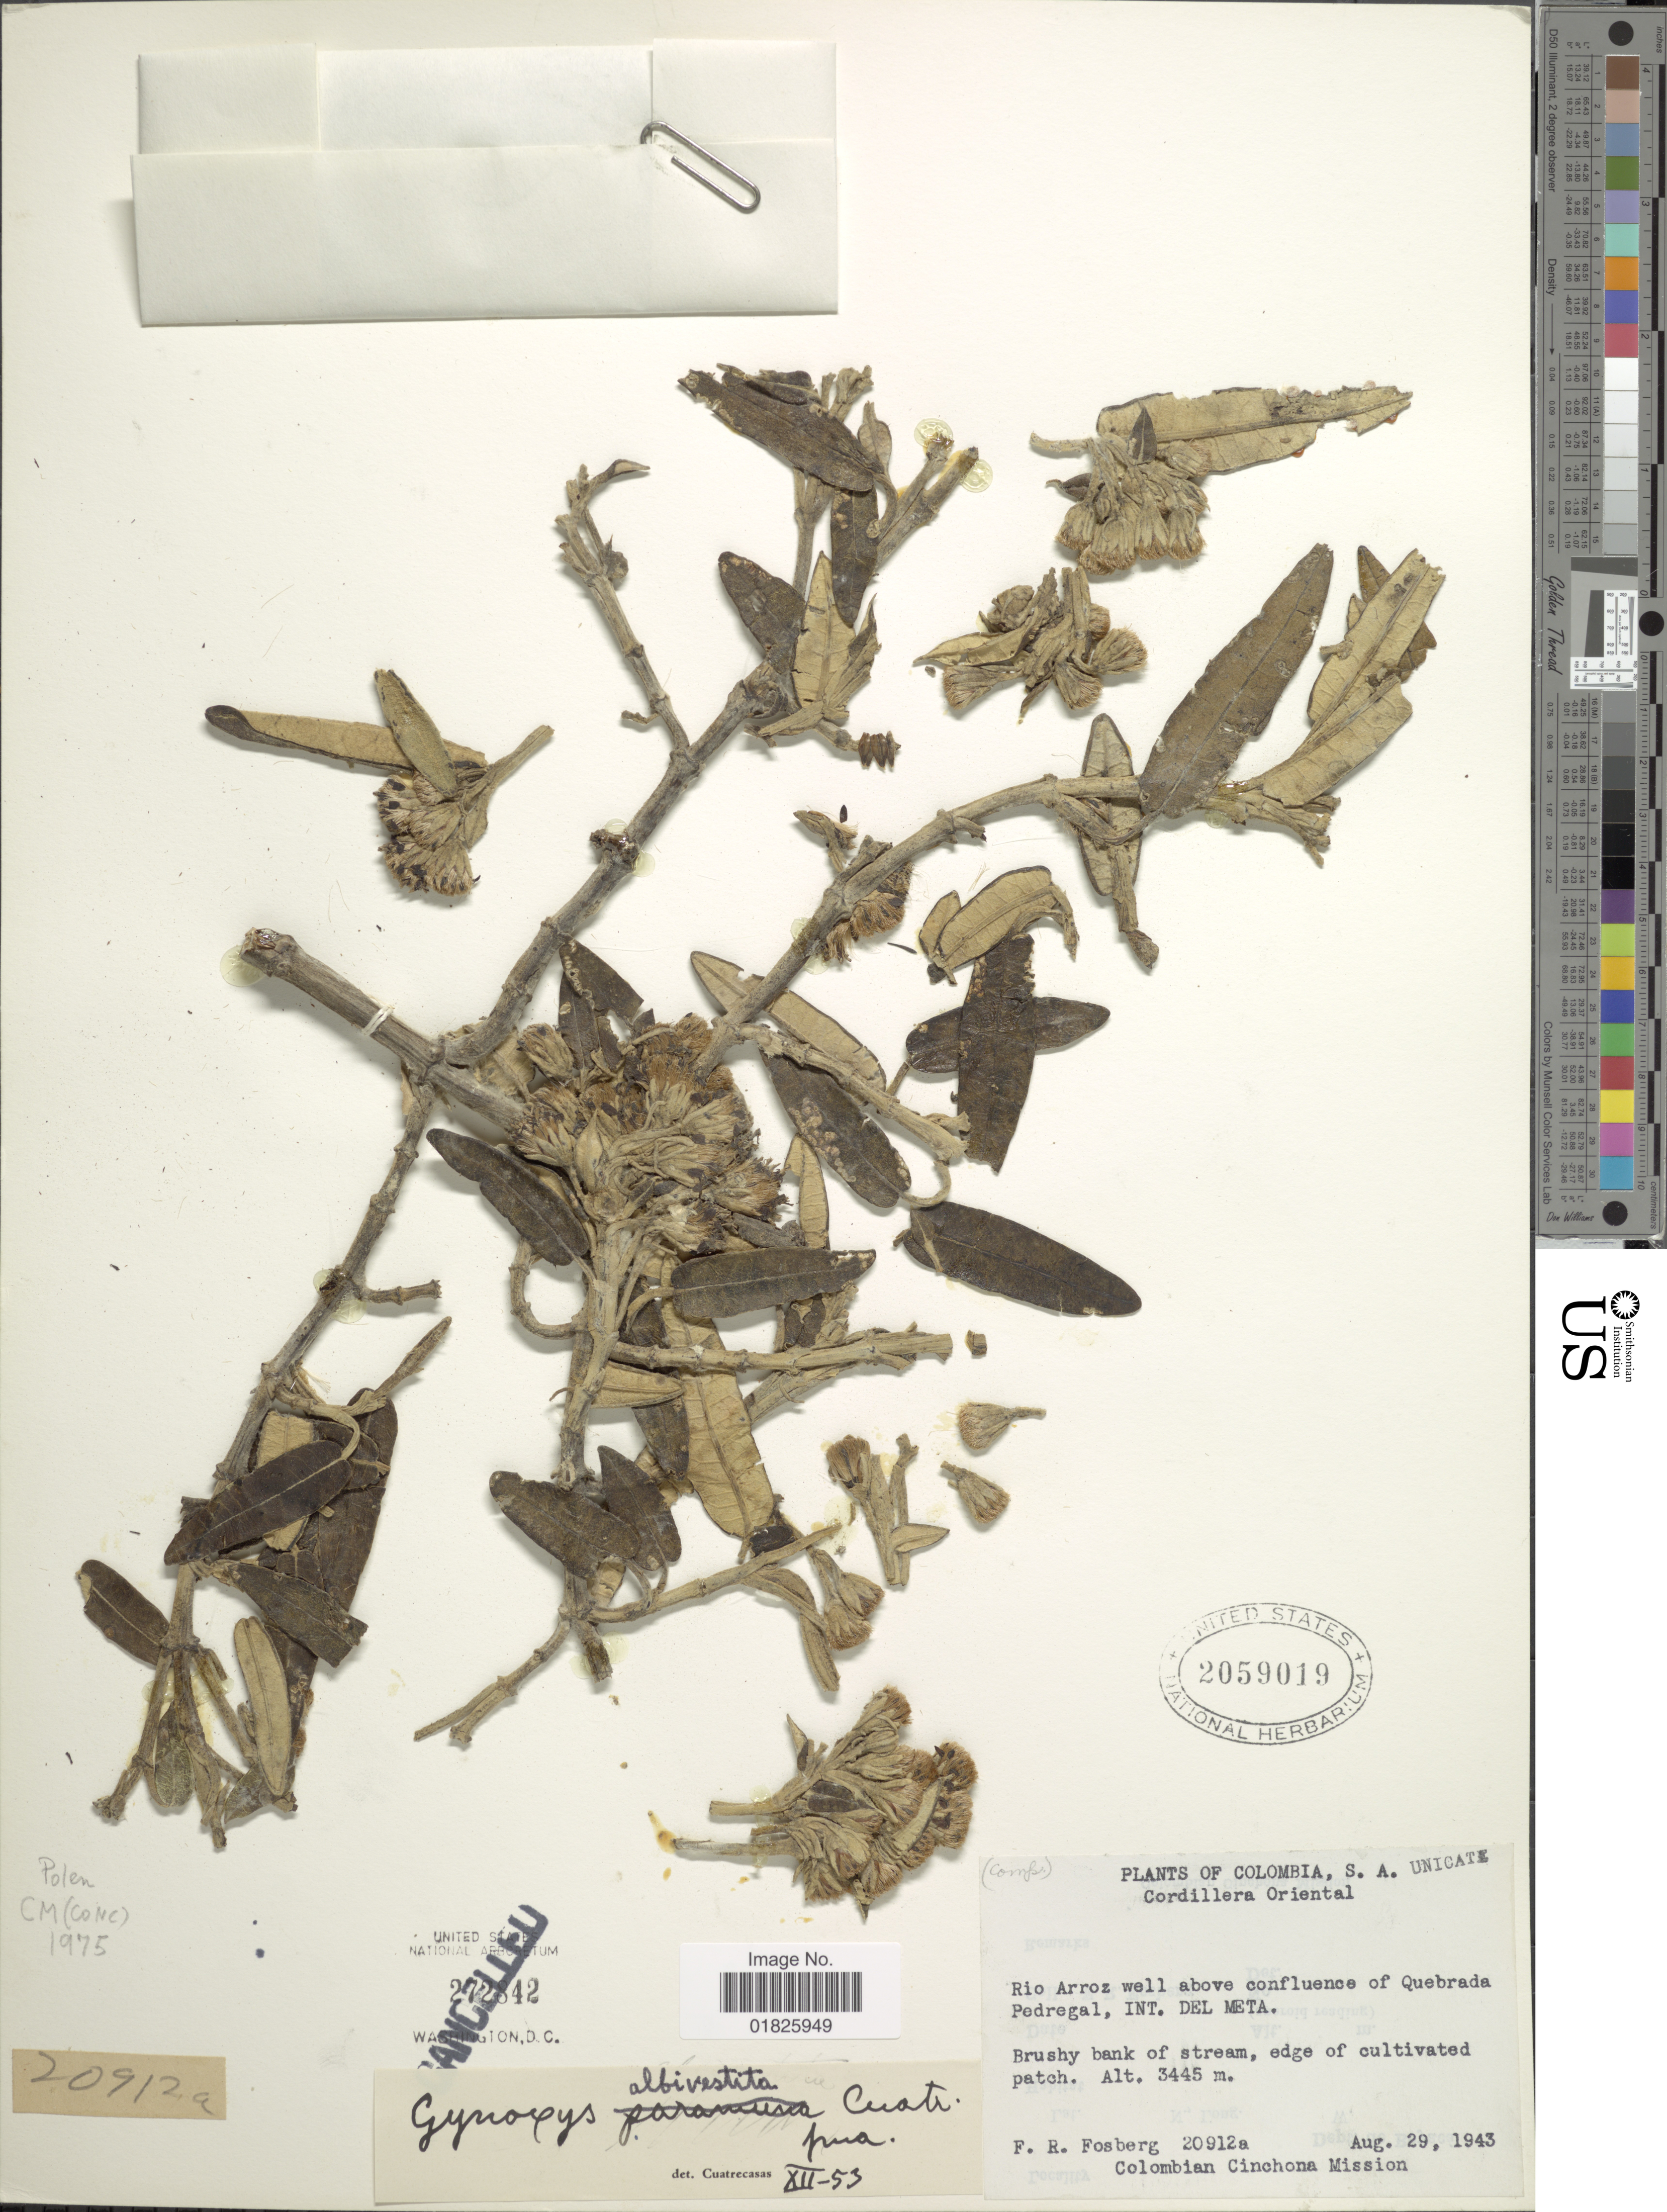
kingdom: Plantae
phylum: Tracheophyta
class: Magnoliopsida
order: Asterales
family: Asteraceae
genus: Gynoxys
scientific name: Gynoxys albivestita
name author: Cuatrec.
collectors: F. R. Fosberg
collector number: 20912a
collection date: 1943-08-29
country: Colombia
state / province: Meta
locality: Cordillera Oriental, Rio Arroz well above confluence of Quebrada Pedregal, Int. del Meta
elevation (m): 3445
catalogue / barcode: US 2059019